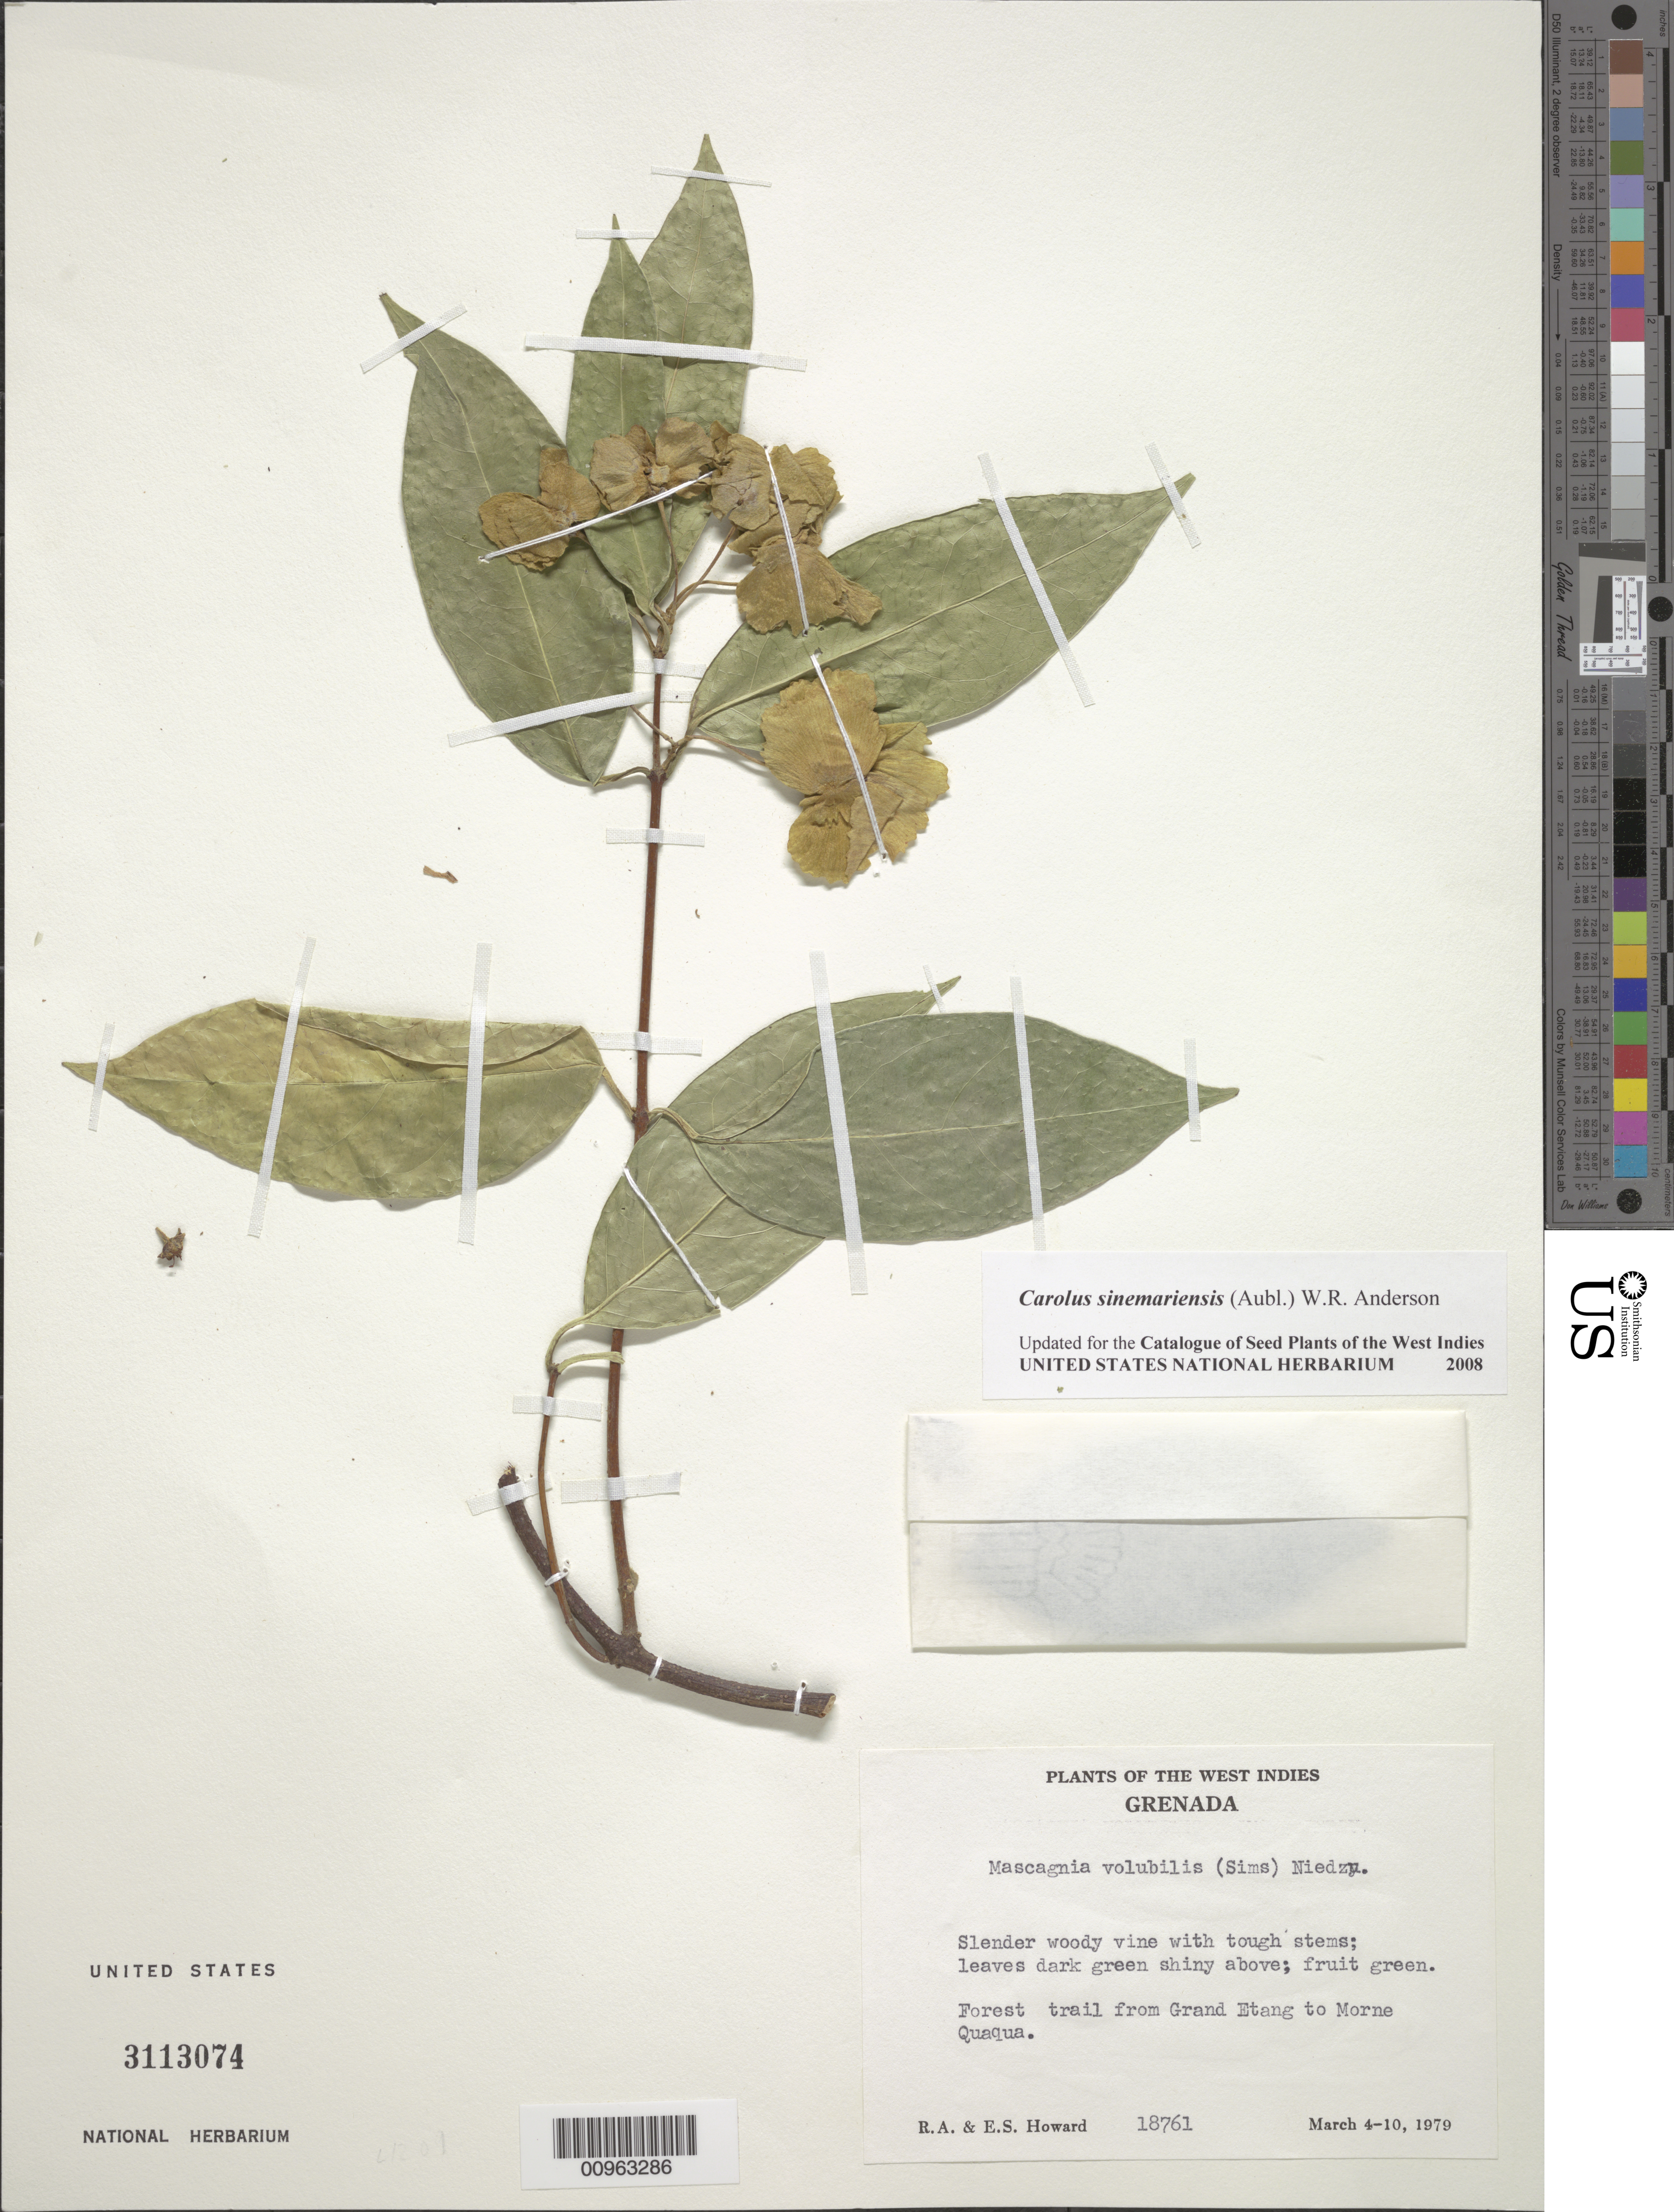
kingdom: Plantae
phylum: Tracheophyta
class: Magnoliopsida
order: Malpighiales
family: Malpighiaceae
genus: Carolus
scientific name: Carolus sinemariensis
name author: (Aubl.) W.R. Anderson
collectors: R. A. Howard & E. S. Howard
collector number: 18761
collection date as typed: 04 Mar 1979 to 10 Mar 1979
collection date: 1979-03-04/1979-03-10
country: Grenada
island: Grenada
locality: Trail from Grand Etang to Morne Quaqua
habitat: Forest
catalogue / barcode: US 3113074